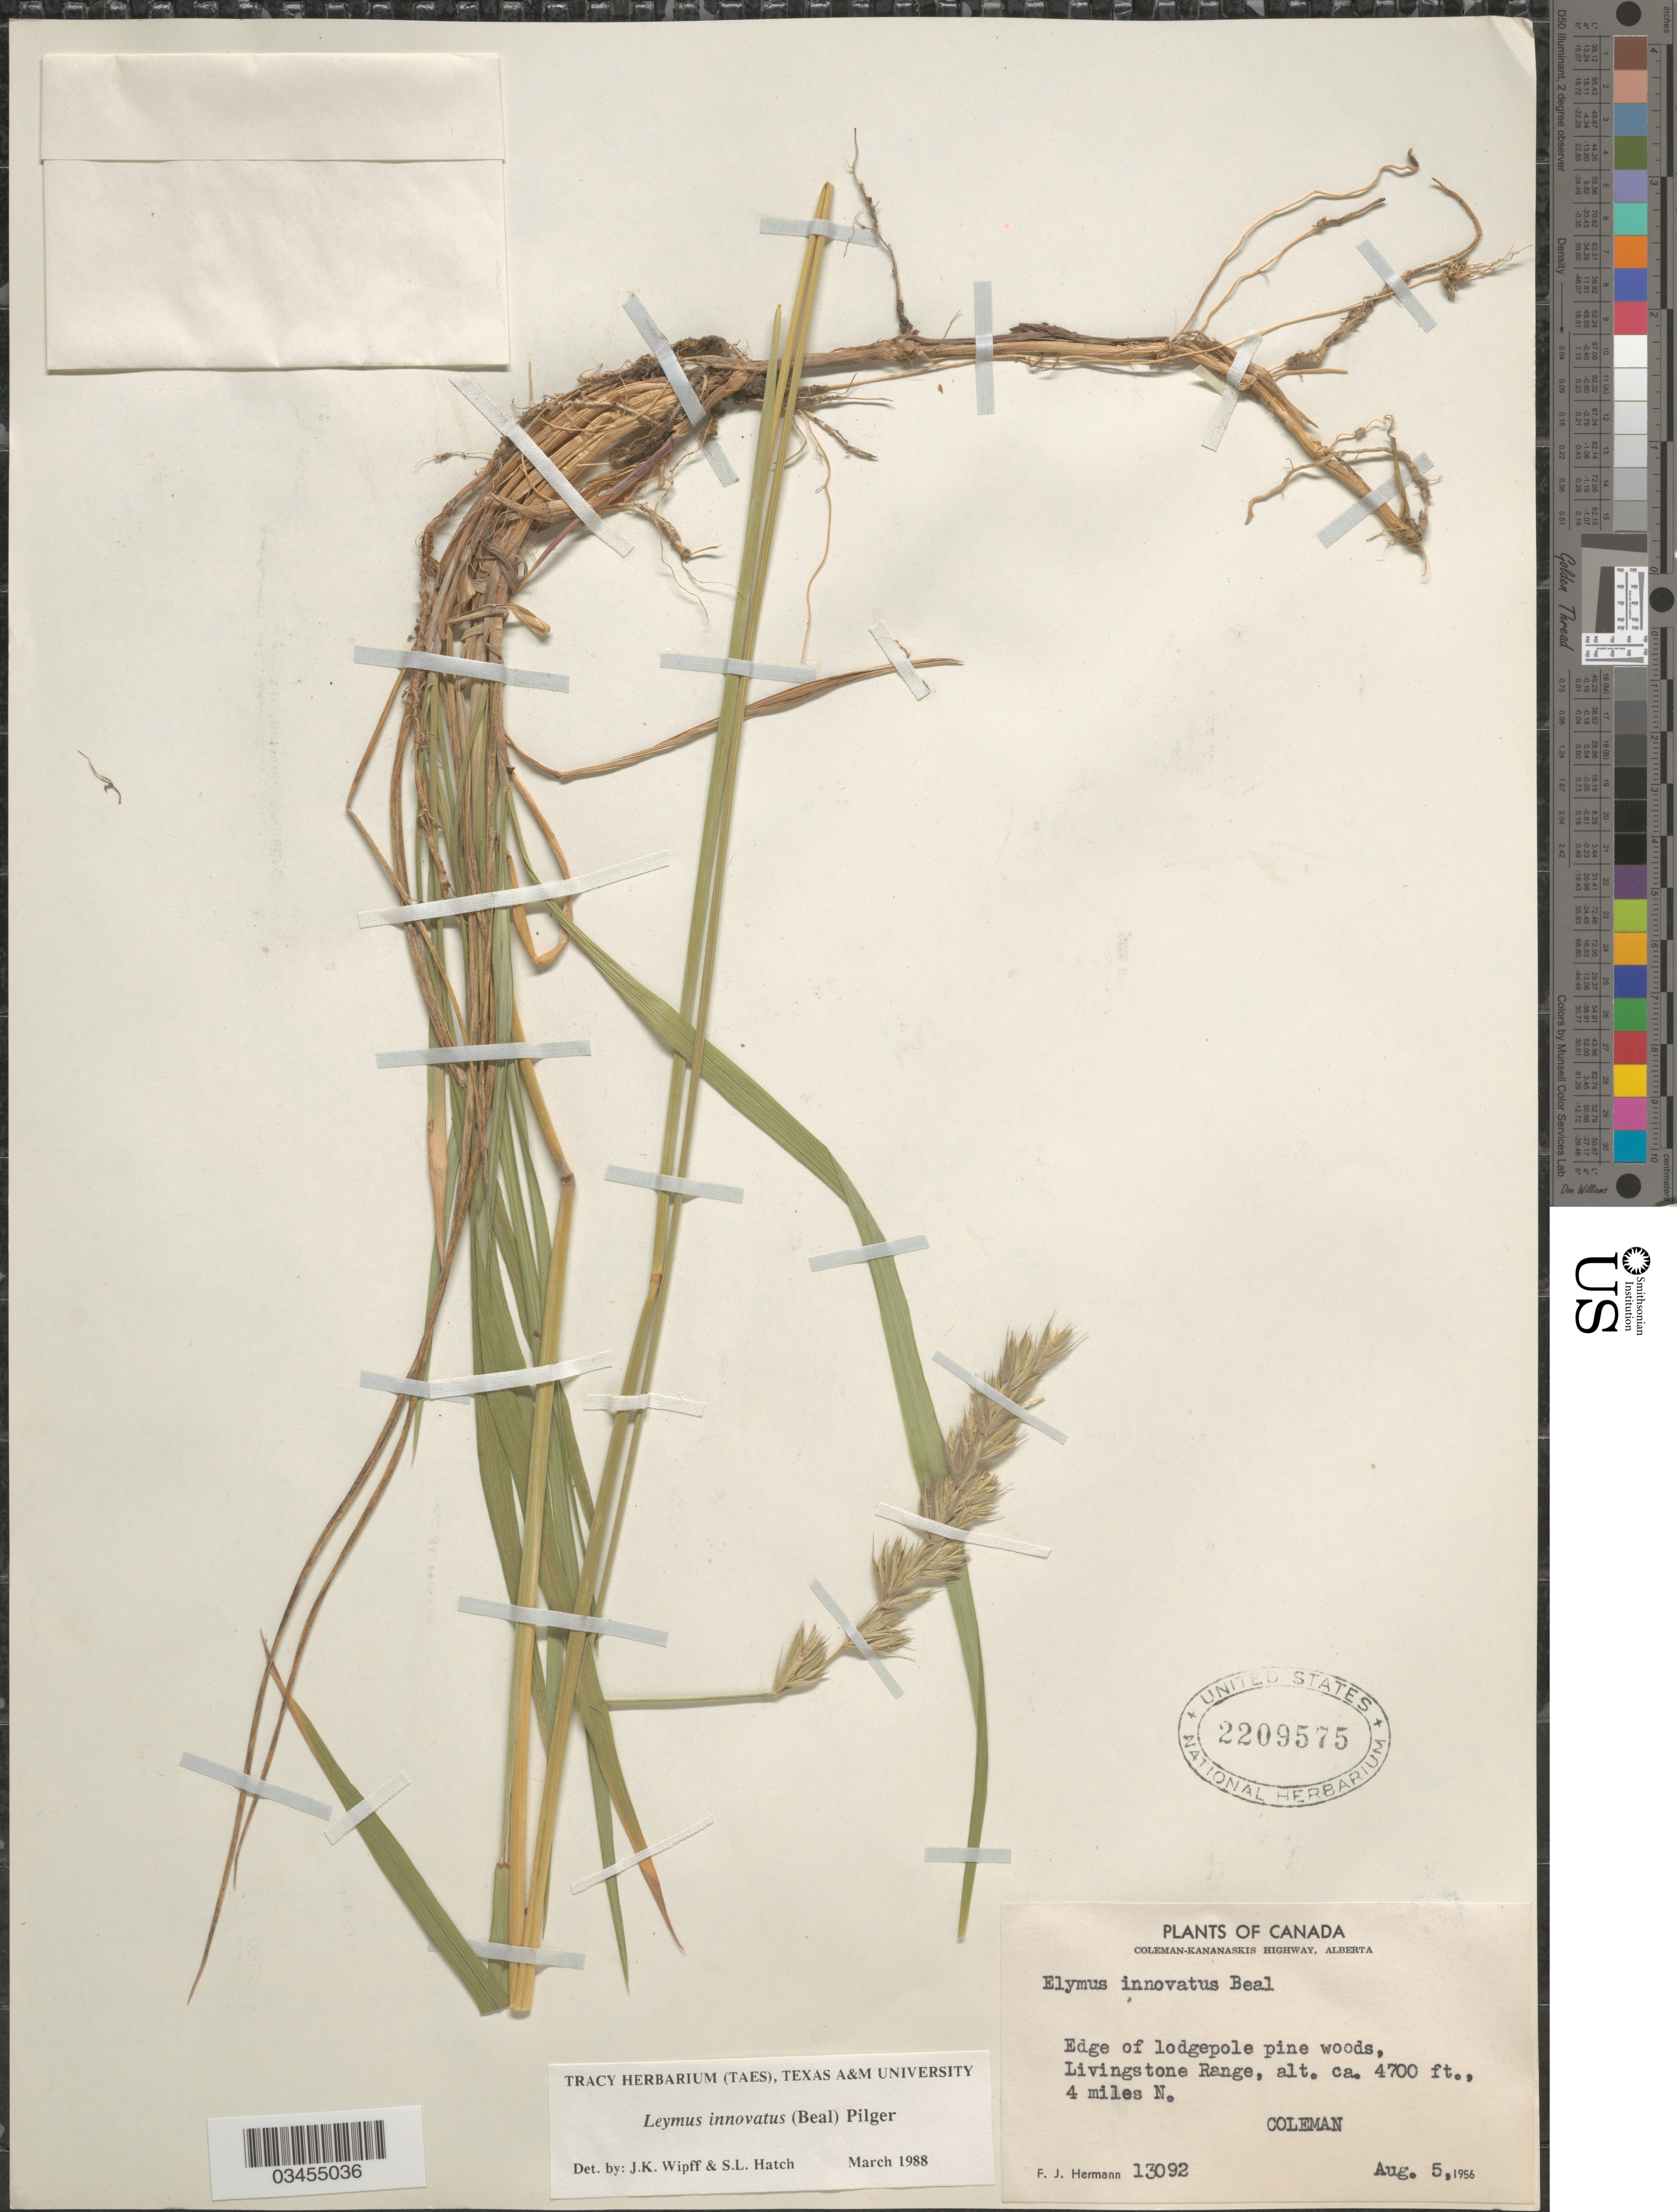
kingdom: Plantae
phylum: Tracheophyta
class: Liliopsida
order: Poales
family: Poaceae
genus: Leymus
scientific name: Leymus innovatus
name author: (W.J. Beal) Pilg.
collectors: F. J. Hermann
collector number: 13092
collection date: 1956-08-05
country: Canada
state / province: Alberta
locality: Coleman-Kananaskis Highway. Edge of lodgepole pine woods, Livingstone Range, 4 miles N. Coleman.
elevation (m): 1433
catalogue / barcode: US 2209575